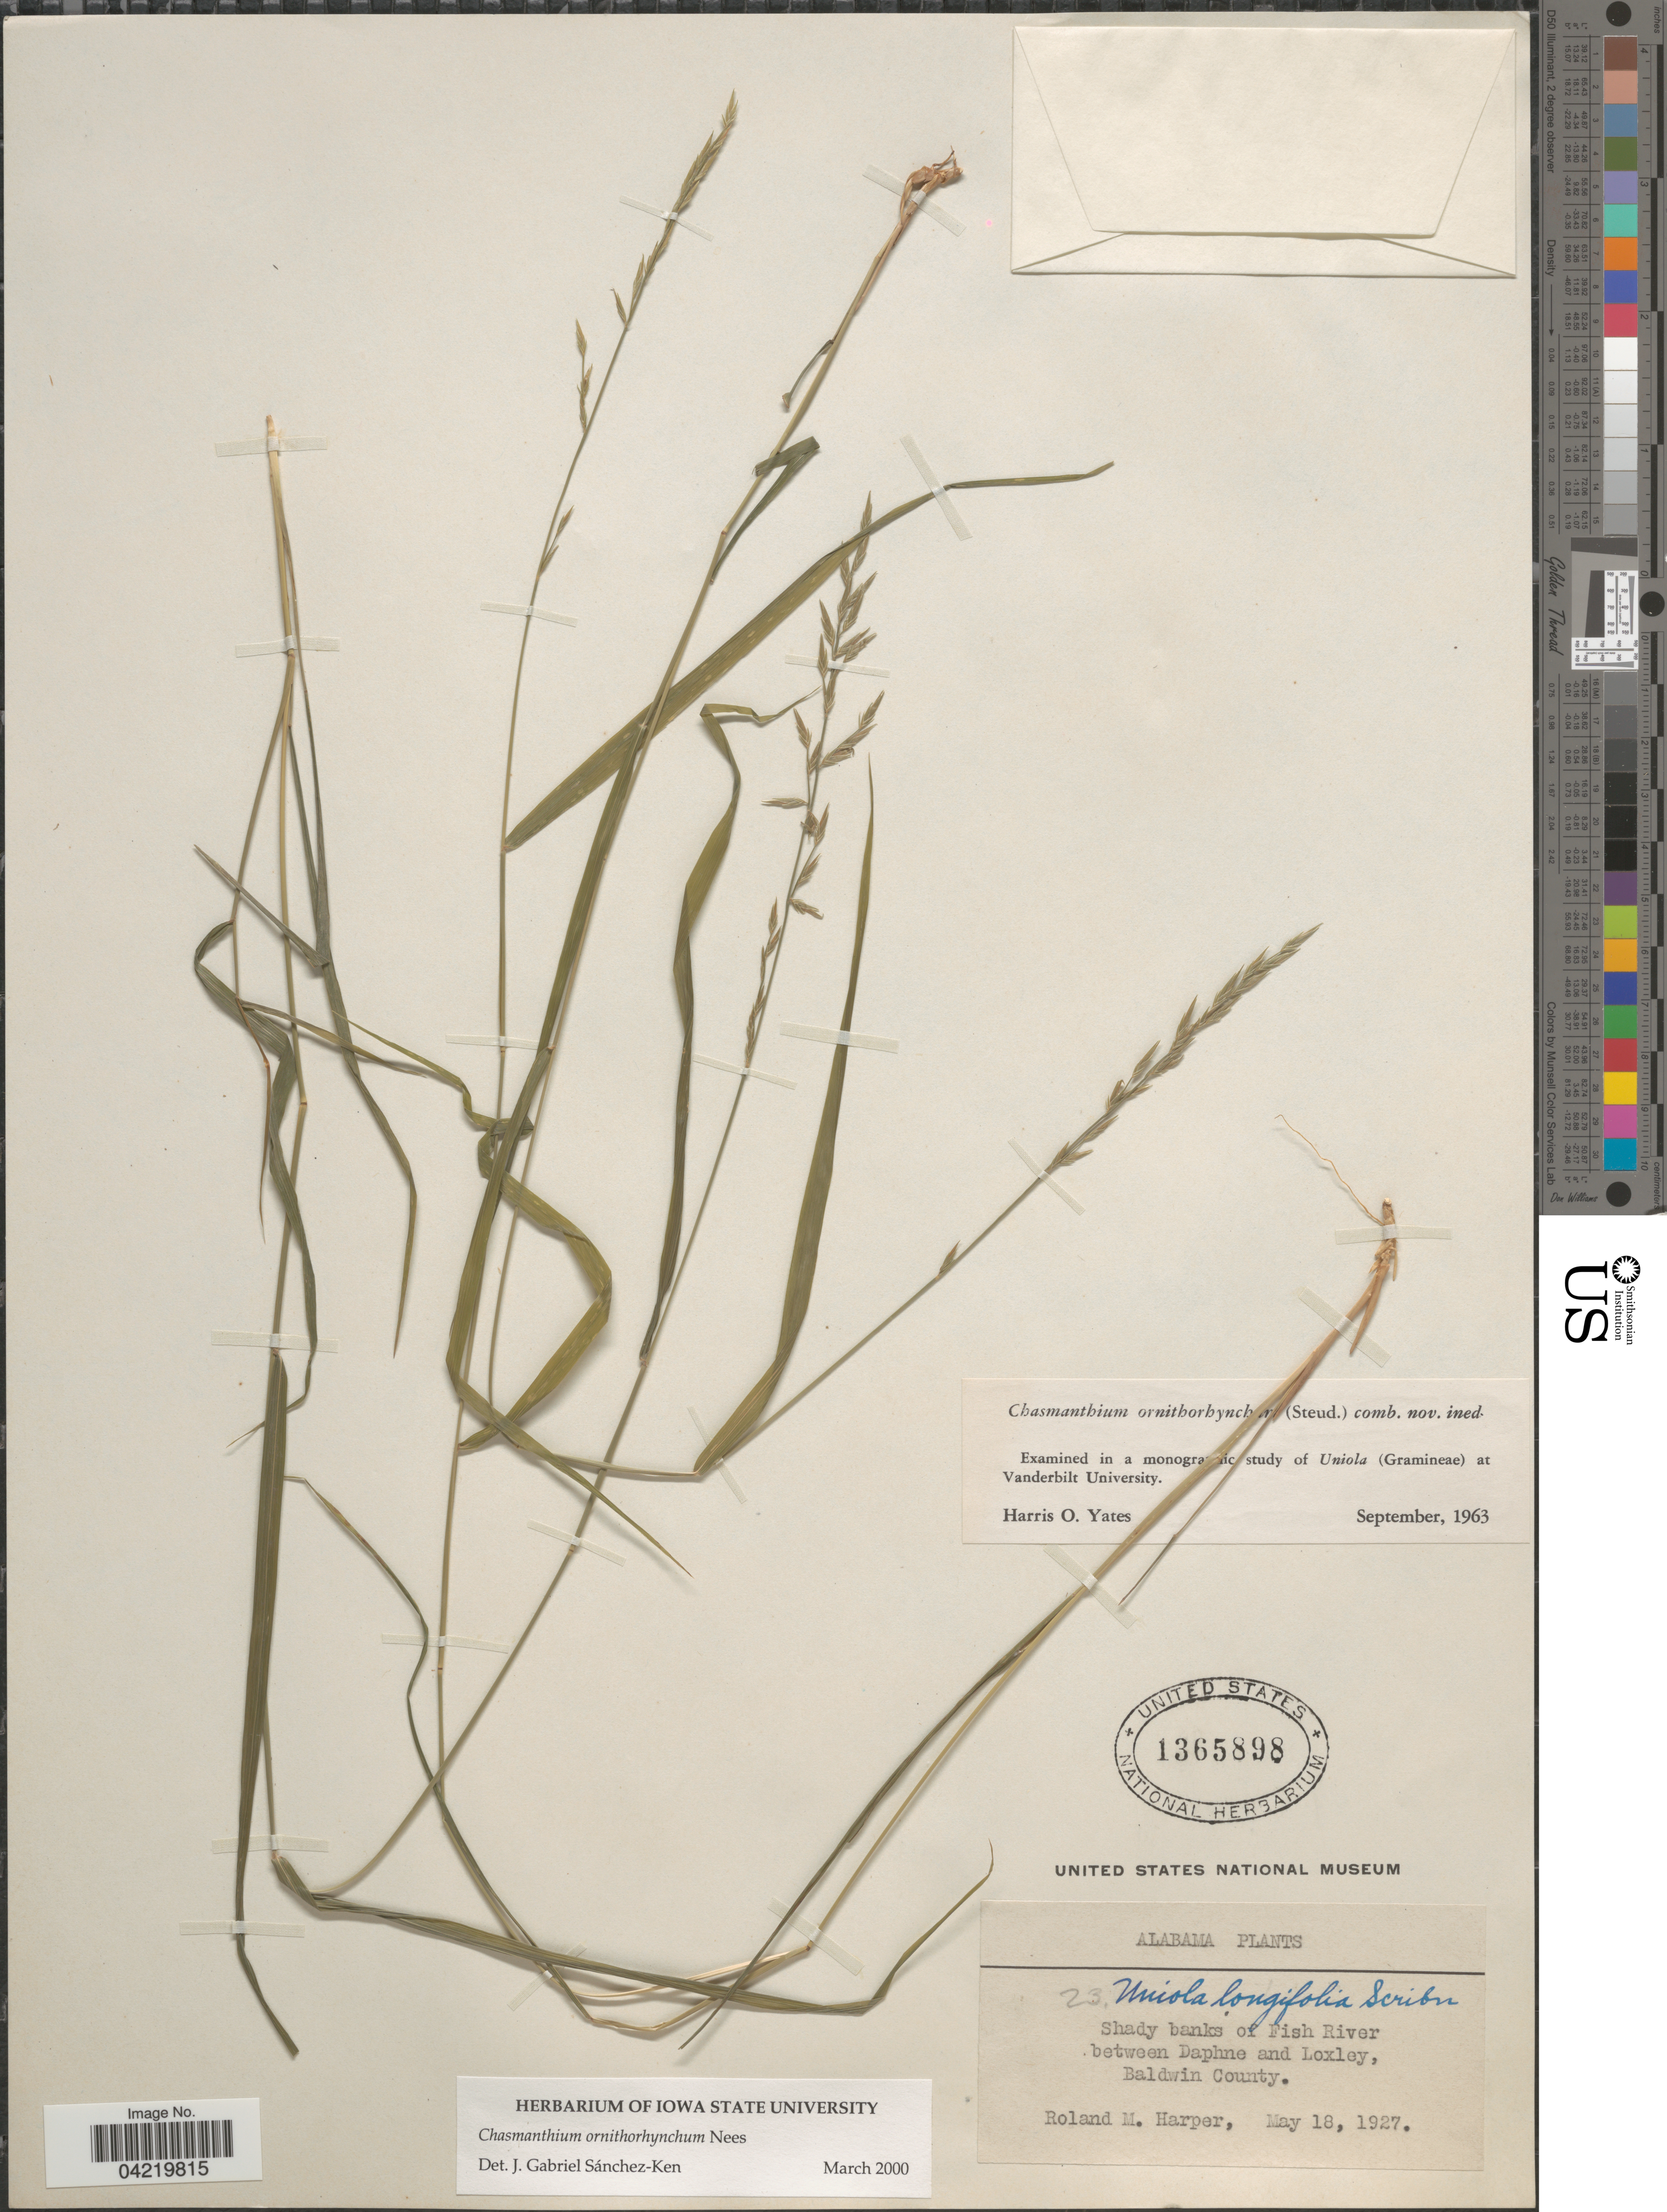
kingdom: Plantae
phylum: Tracheophyta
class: Liliopsida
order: Poales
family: Poaceae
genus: Chasmanthium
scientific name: Chasmanthium ornithorhynchum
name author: Nees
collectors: R. M. Harper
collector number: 23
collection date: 1927-05-18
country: United States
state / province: Alabama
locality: Shady banks of Fish River between Daphne and Loxley, Baldwin County.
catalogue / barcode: US 1365868